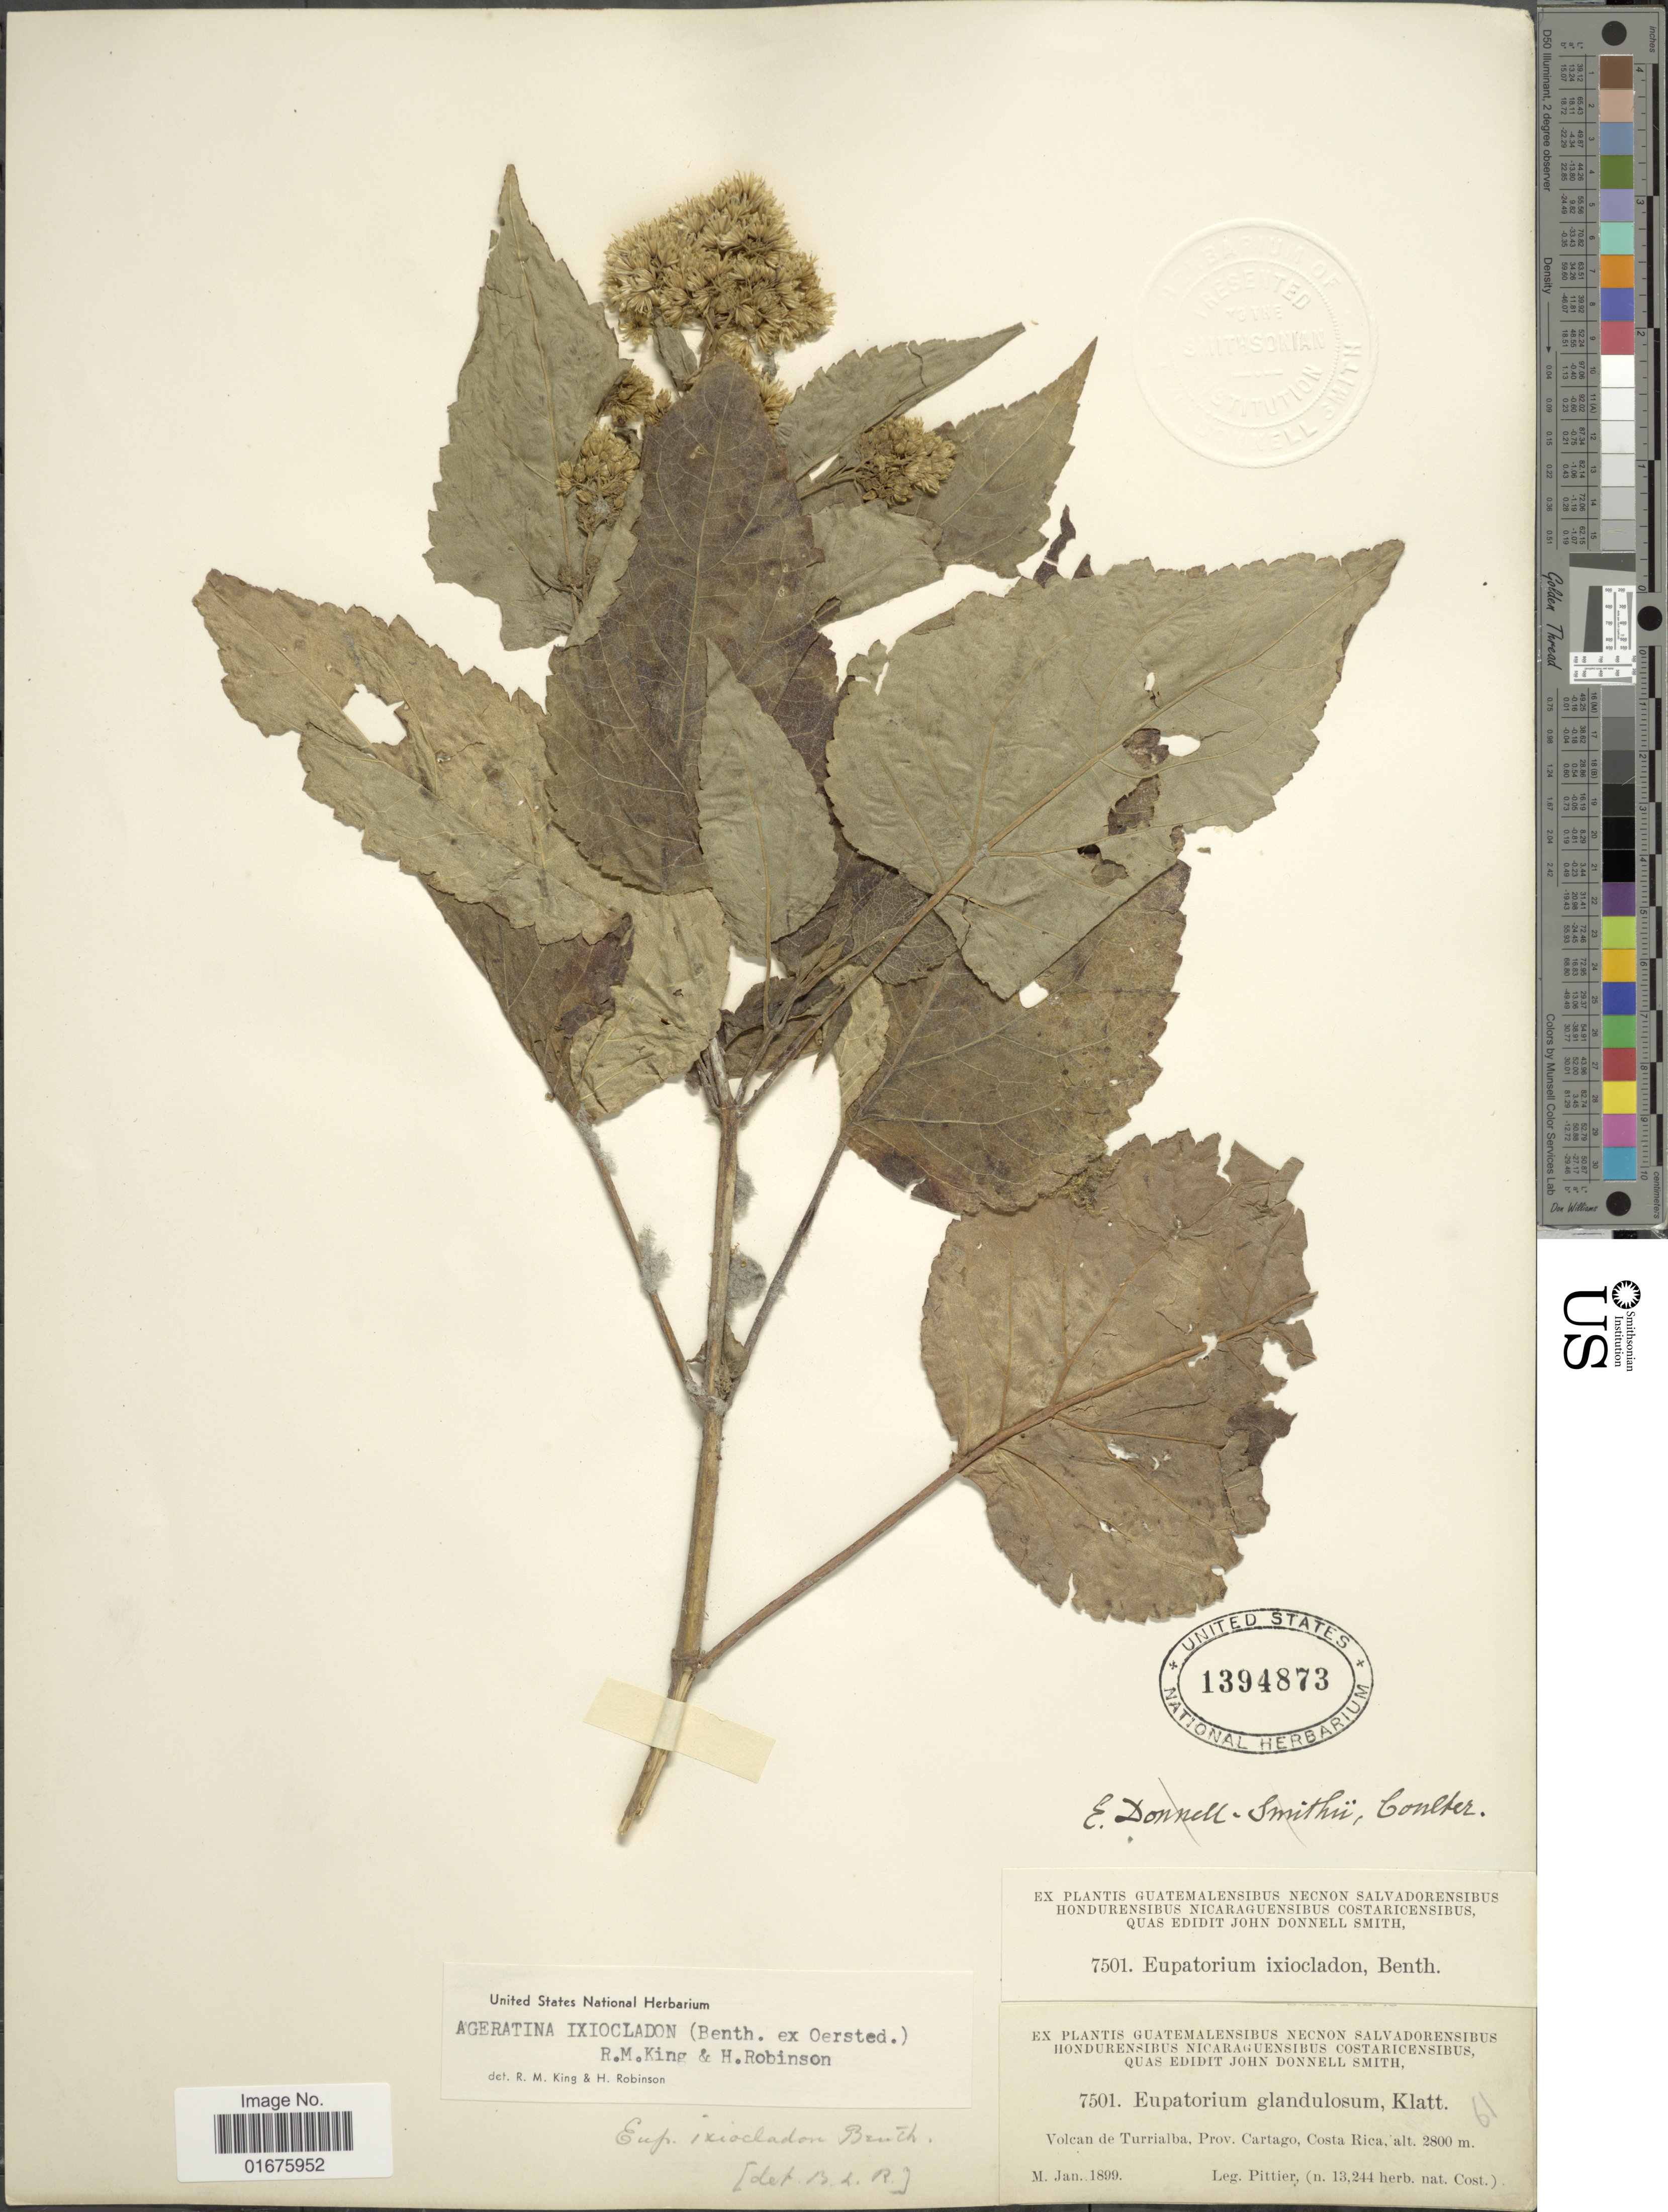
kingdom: Plantae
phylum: Tracheophyta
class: Magnoliopsida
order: Asterales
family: Asteraceae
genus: Ageratina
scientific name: Ageratina ixiocladon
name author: (Benth. ex Oerst.) R.M. King & H. Rob.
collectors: Pittier, --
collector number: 7501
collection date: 1899-01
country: Costa Rica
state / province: Cartago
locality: Volcan de Turrialba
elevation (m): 2800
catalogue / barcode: US 1394873